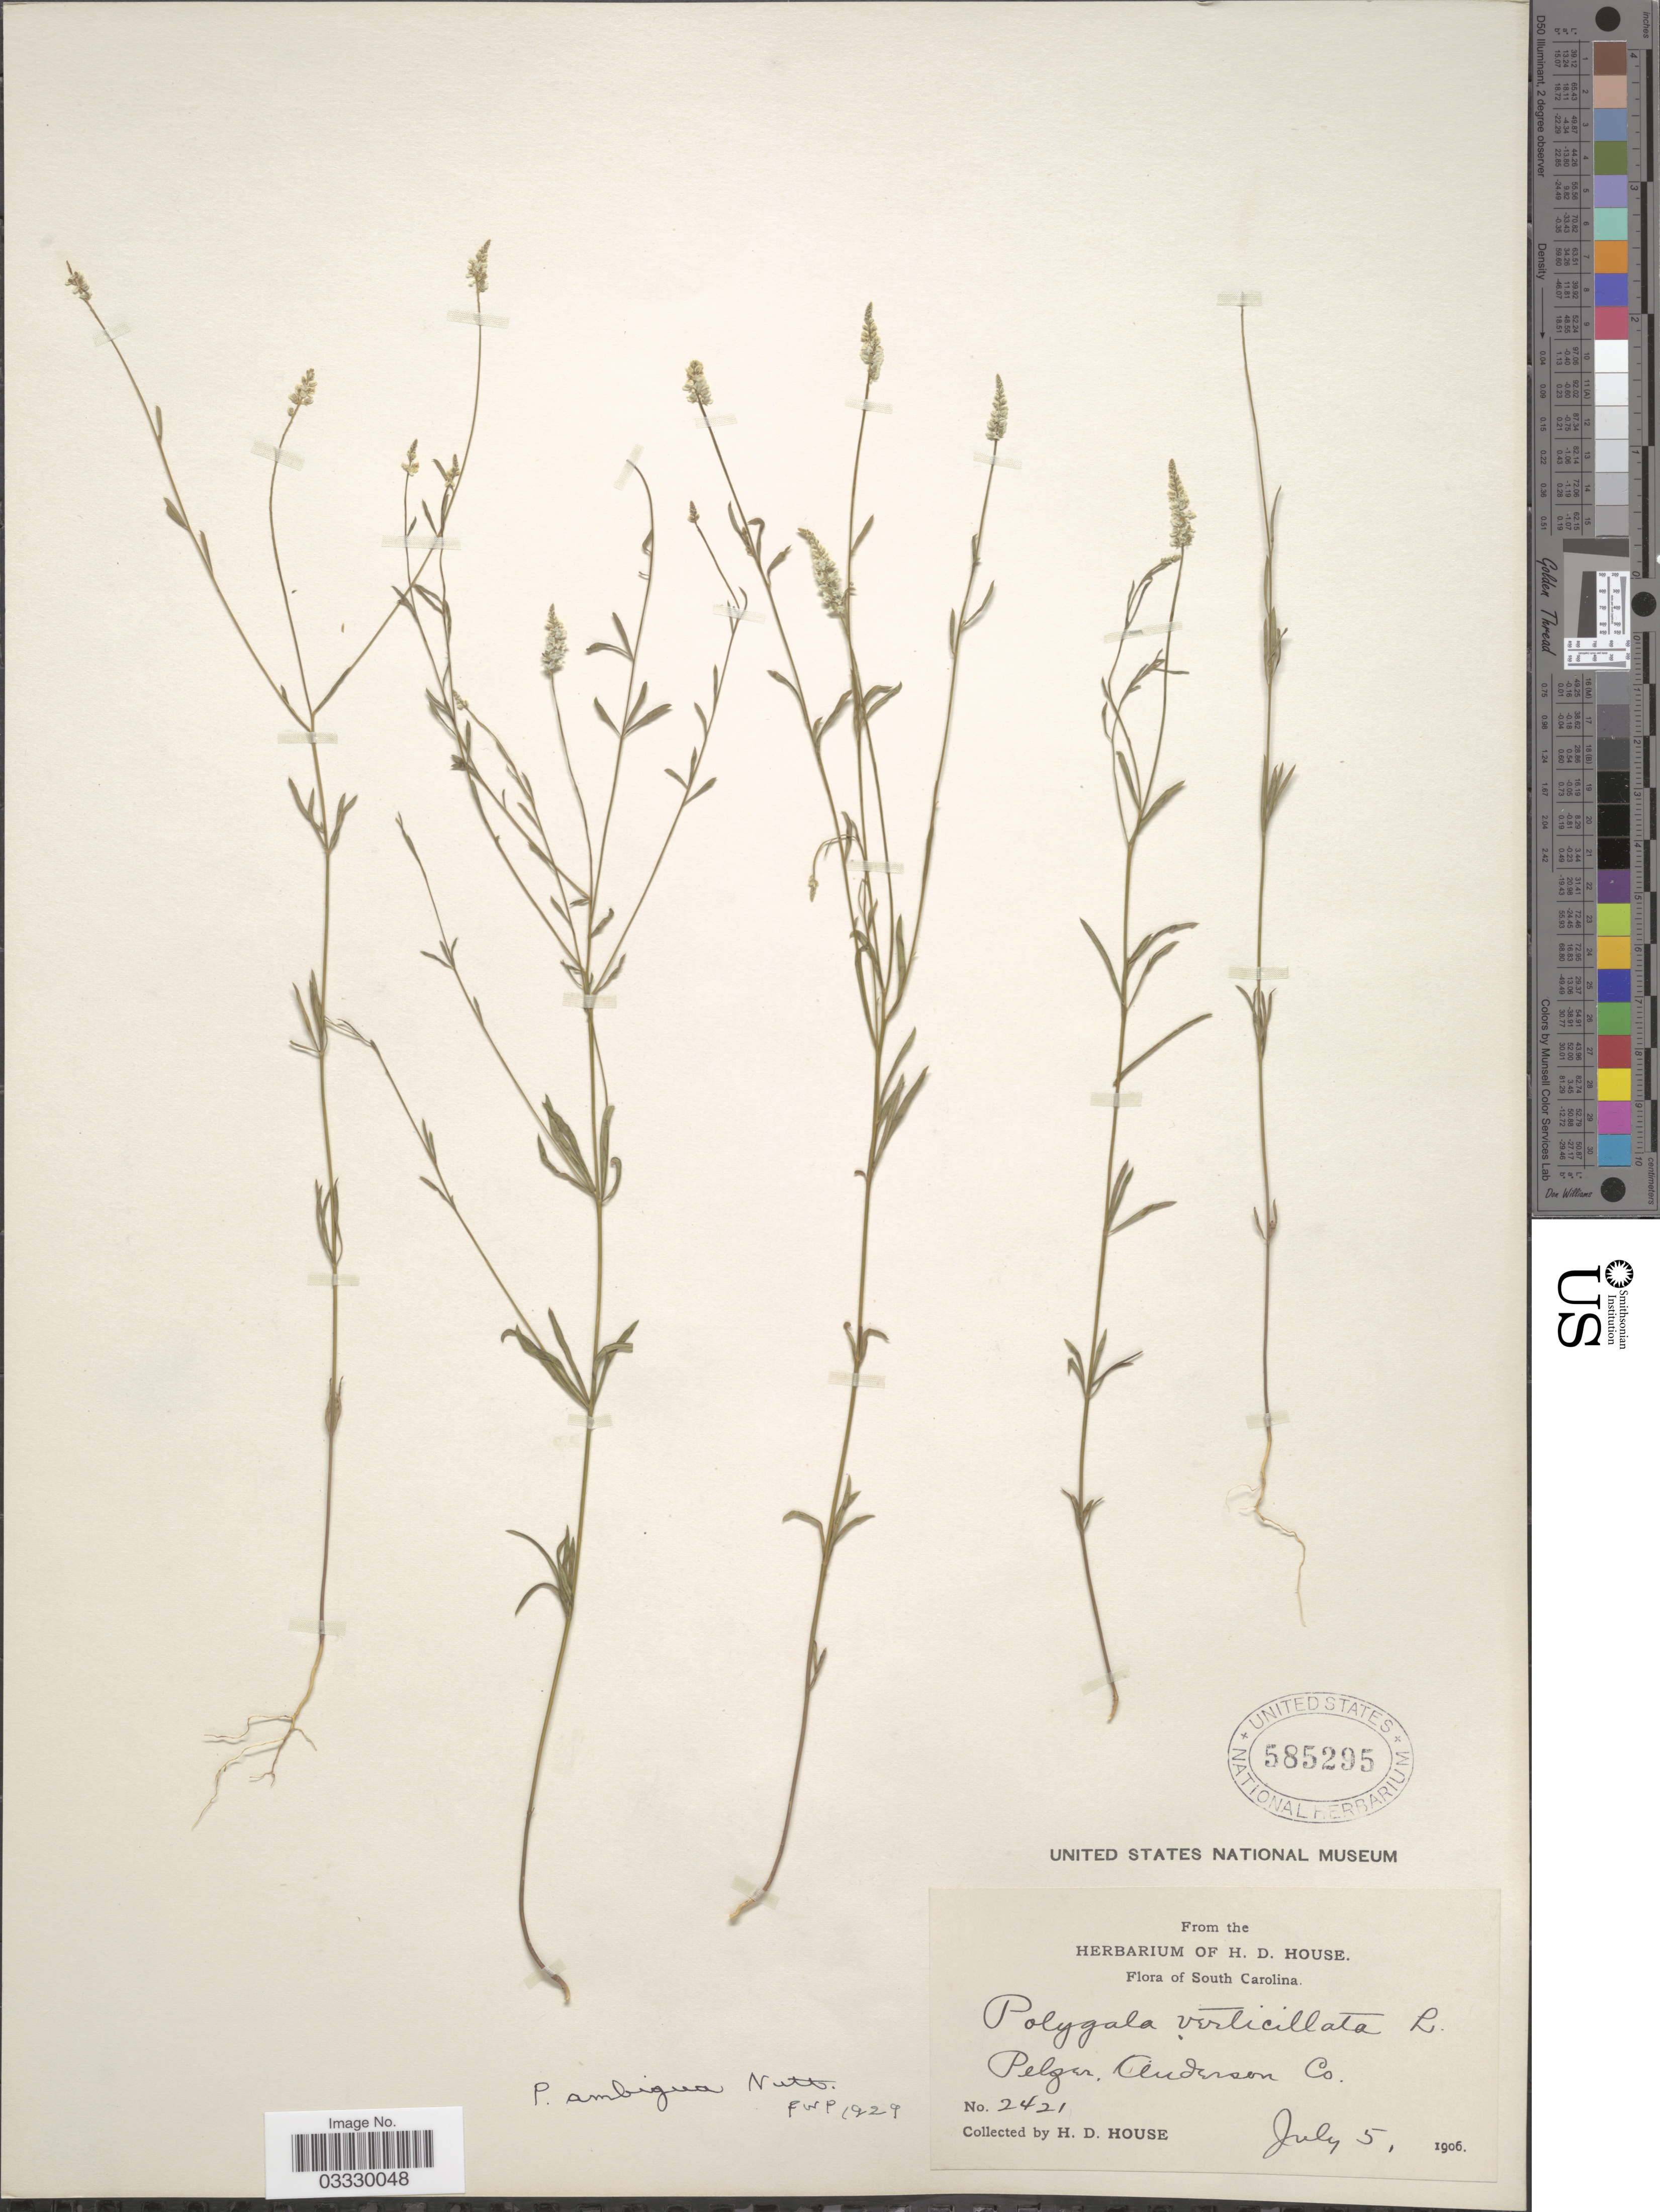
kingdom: Plantae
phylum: Tracheophyta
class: Magnoliopsida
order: Fabales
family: Polygalaceae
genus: Polygala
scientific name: Polygala ambigua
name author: Nutt.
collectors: H. D. House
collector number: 2421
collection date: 1906-07-05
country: United States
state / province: South Carolina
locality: Pelzer. Anderson Co.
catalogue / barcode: US 585295